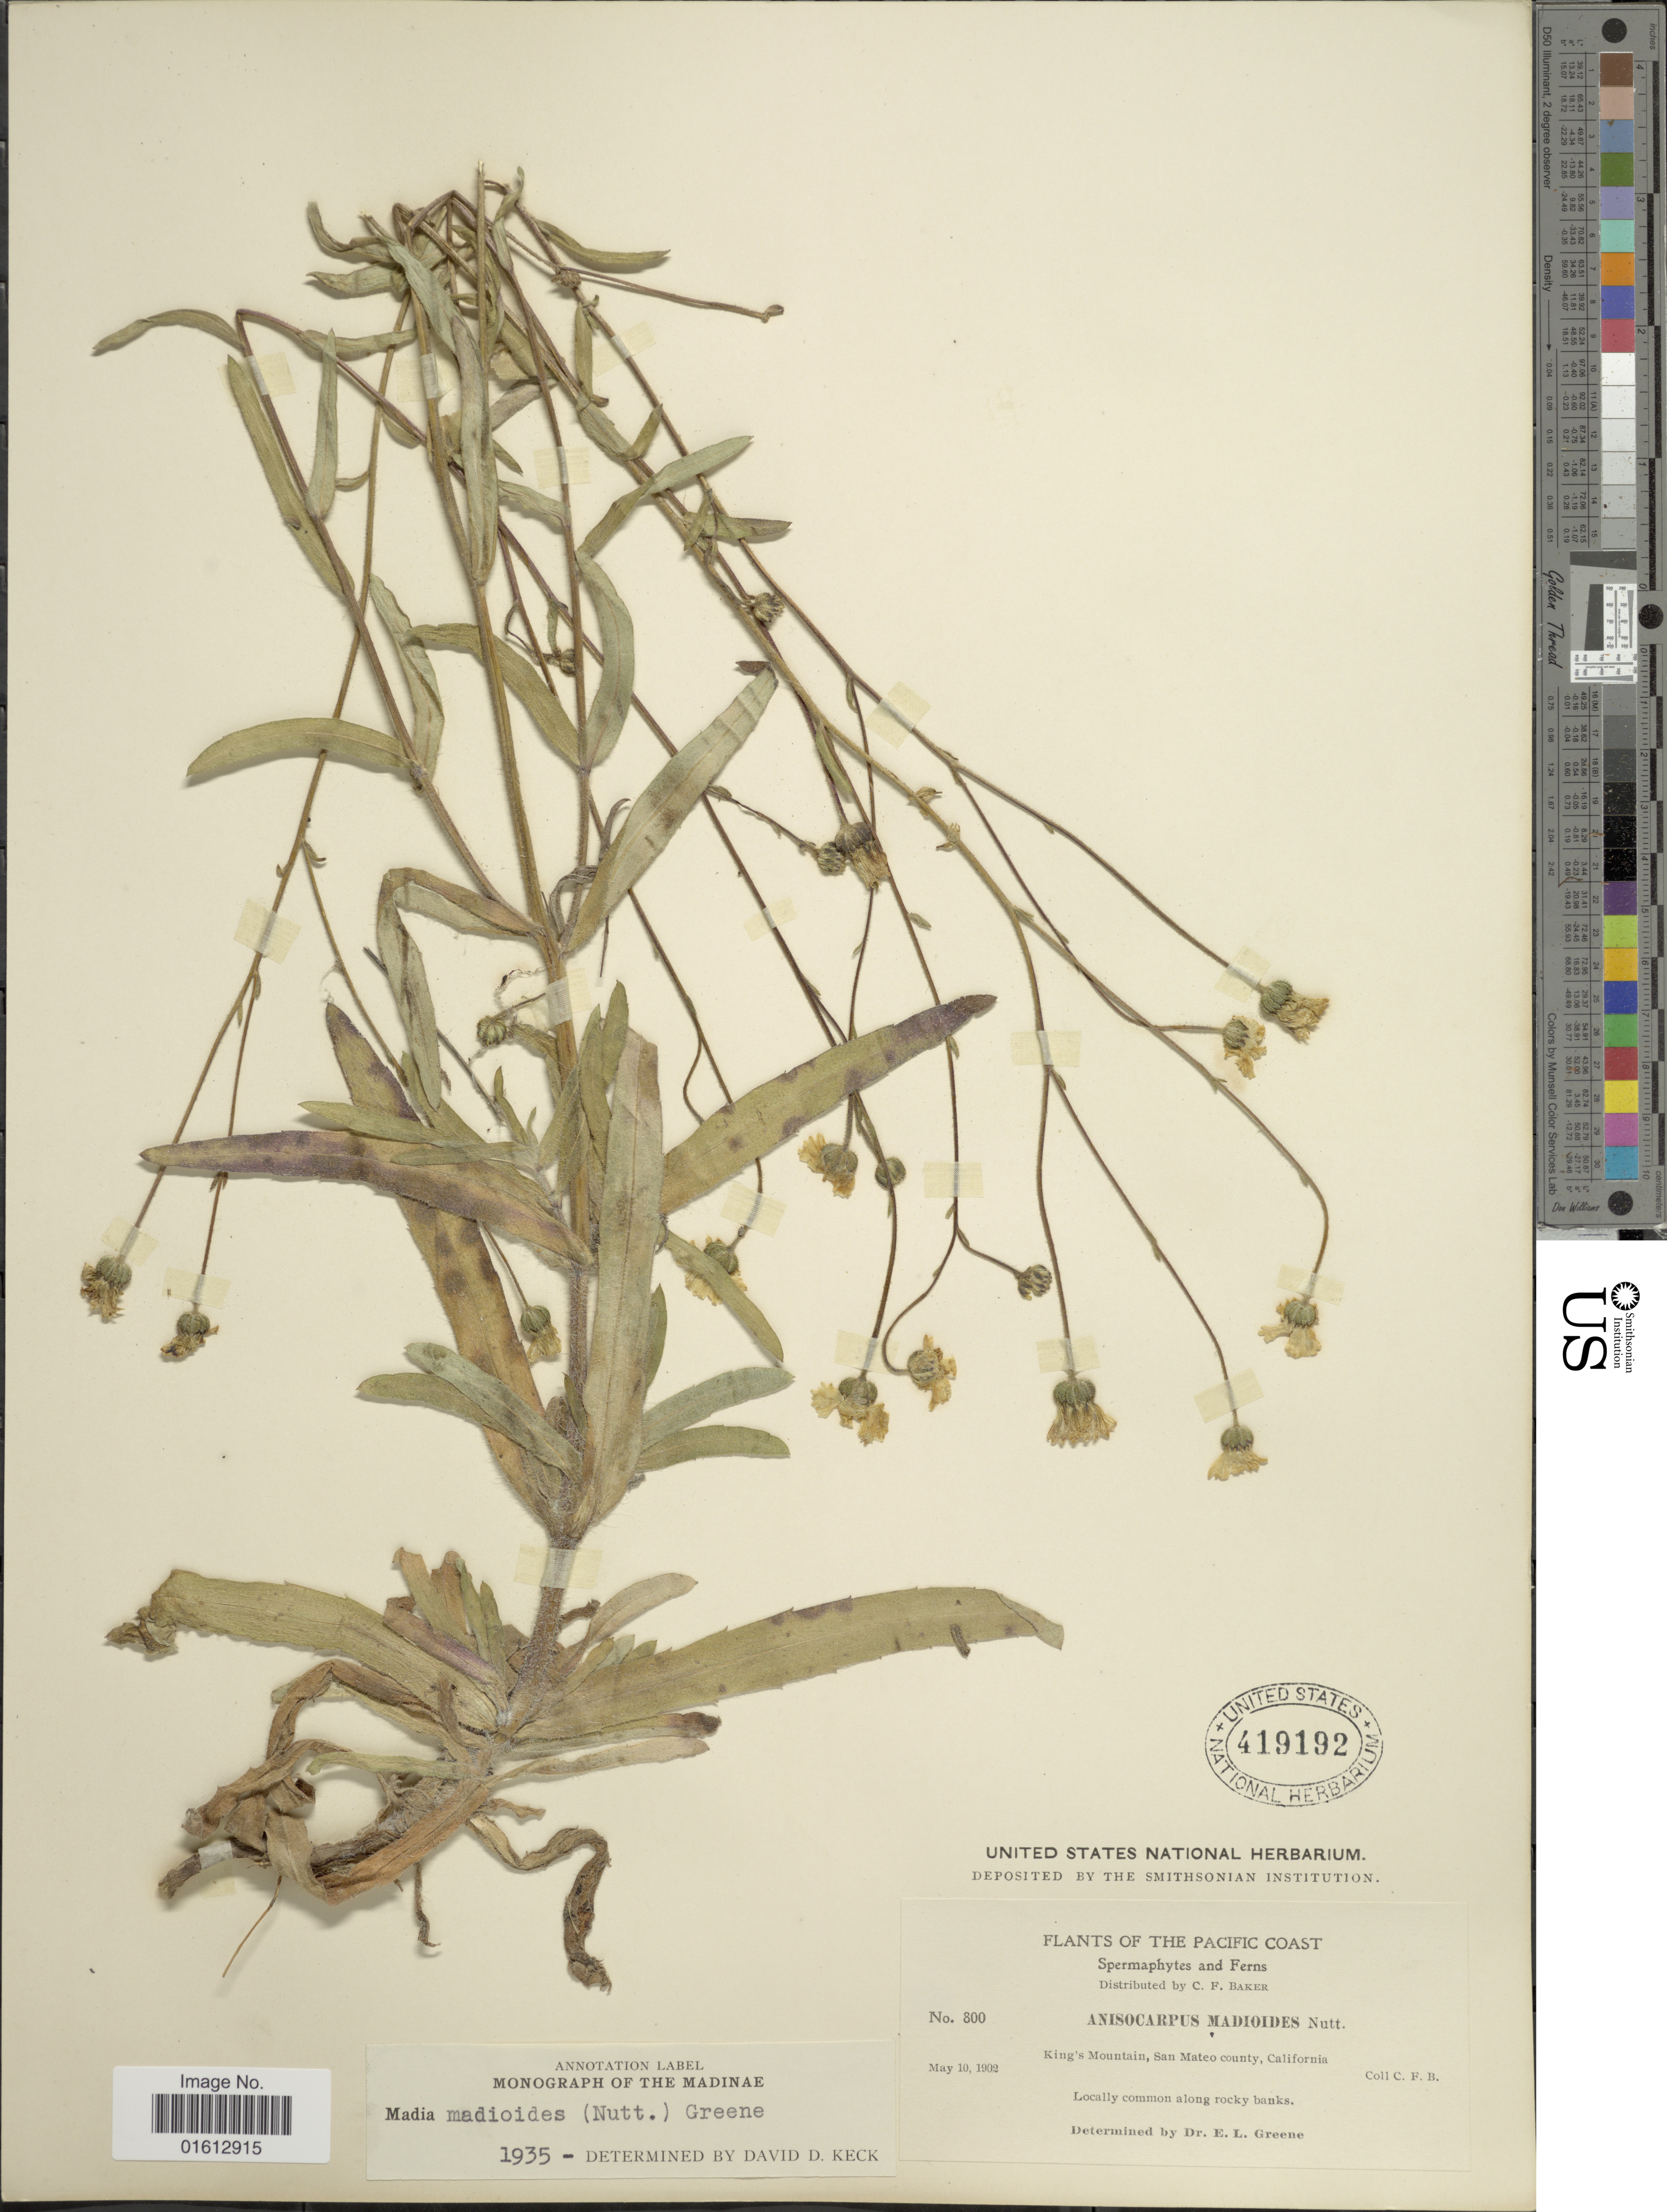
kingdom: Plantae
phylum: Tracheophyta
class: Magnoliopsida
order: Asterales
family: Asteraceae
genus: Madia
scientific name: Madia madioides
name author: (Nutt.) Greene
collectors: C. F. Baker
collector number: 800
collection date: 1902-05-10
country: United States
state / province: California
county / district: San Mateo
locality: The Pacific Coast, King's Mountain, San Mateo County, California.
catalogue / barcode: US 419192